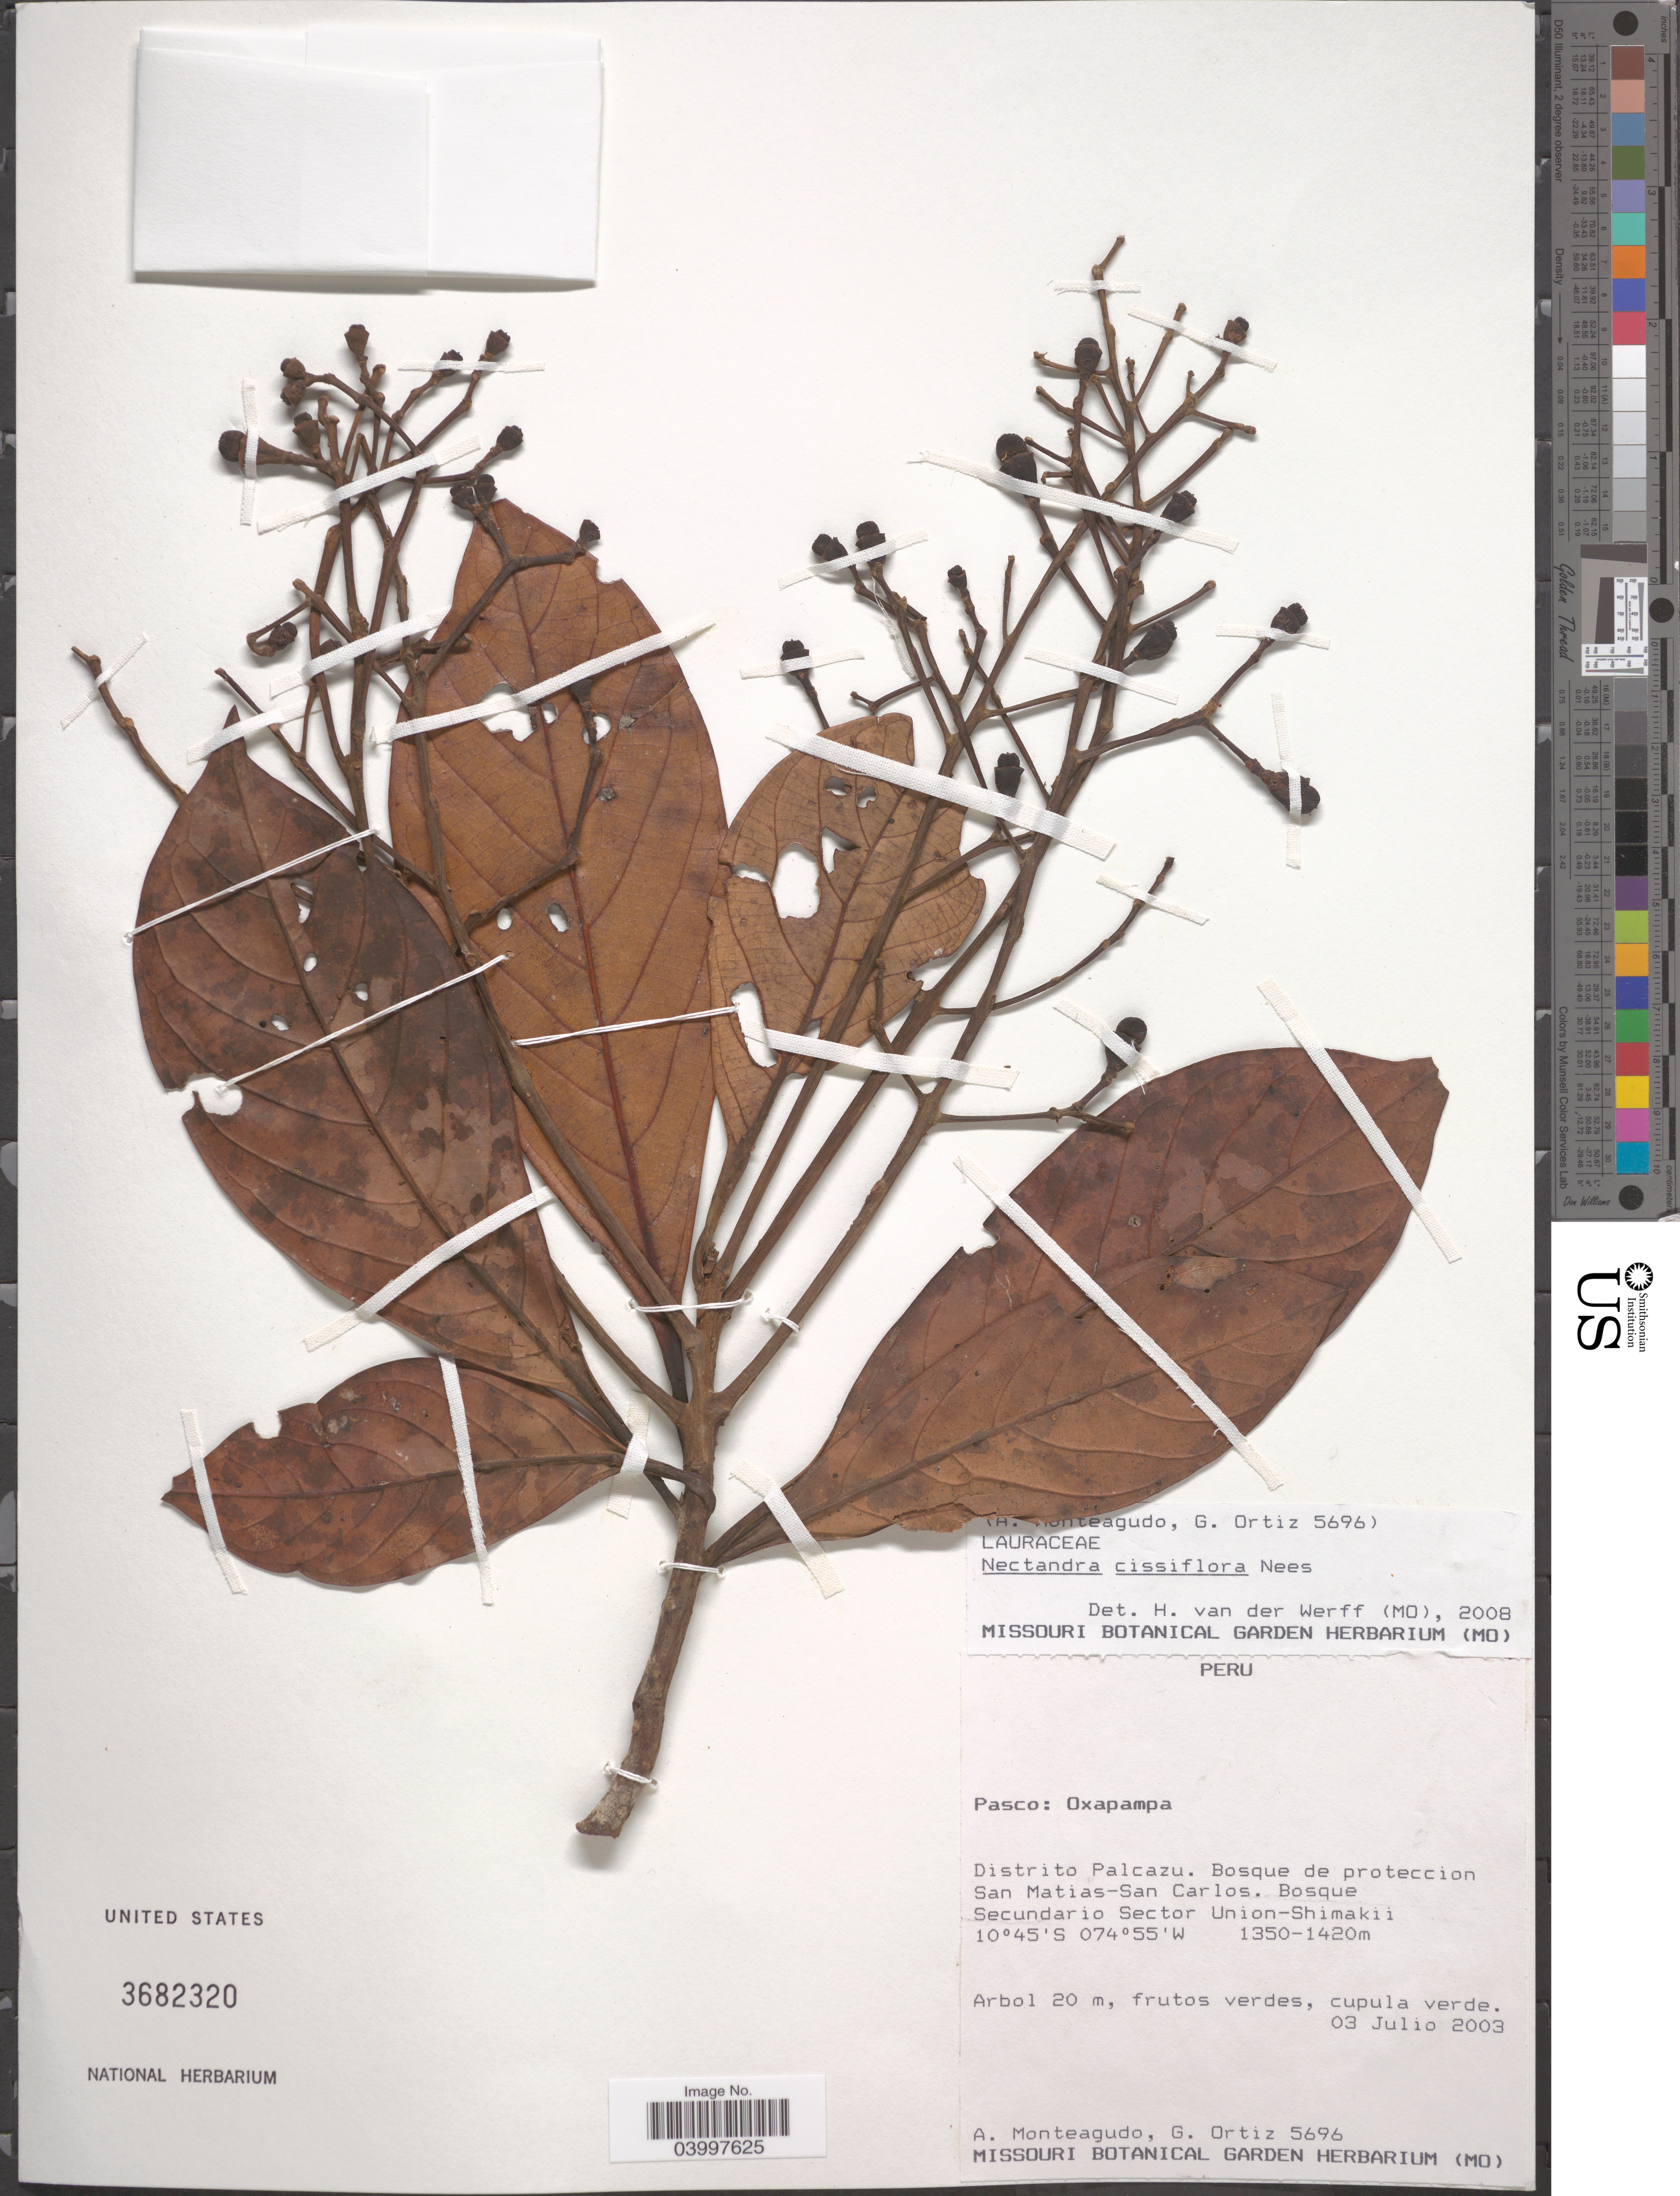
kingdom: Plantae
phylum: Tracheophyta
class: Magnoliopsida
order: Laurales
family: Lauraceae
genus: Nectandra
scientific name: Nectandra cissiflora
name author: Nees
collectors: A. Monteagudo & G. Ortiz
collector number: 5696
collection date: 2003-07-03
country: Peru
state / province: Pasco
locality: Oxapampa. Distrito Palcuzo. Bosque de proteccion San Matias-San Carlos. Bosque Secondario Sector Union-Shimakii.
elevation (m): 1350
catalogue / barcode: US 3682320